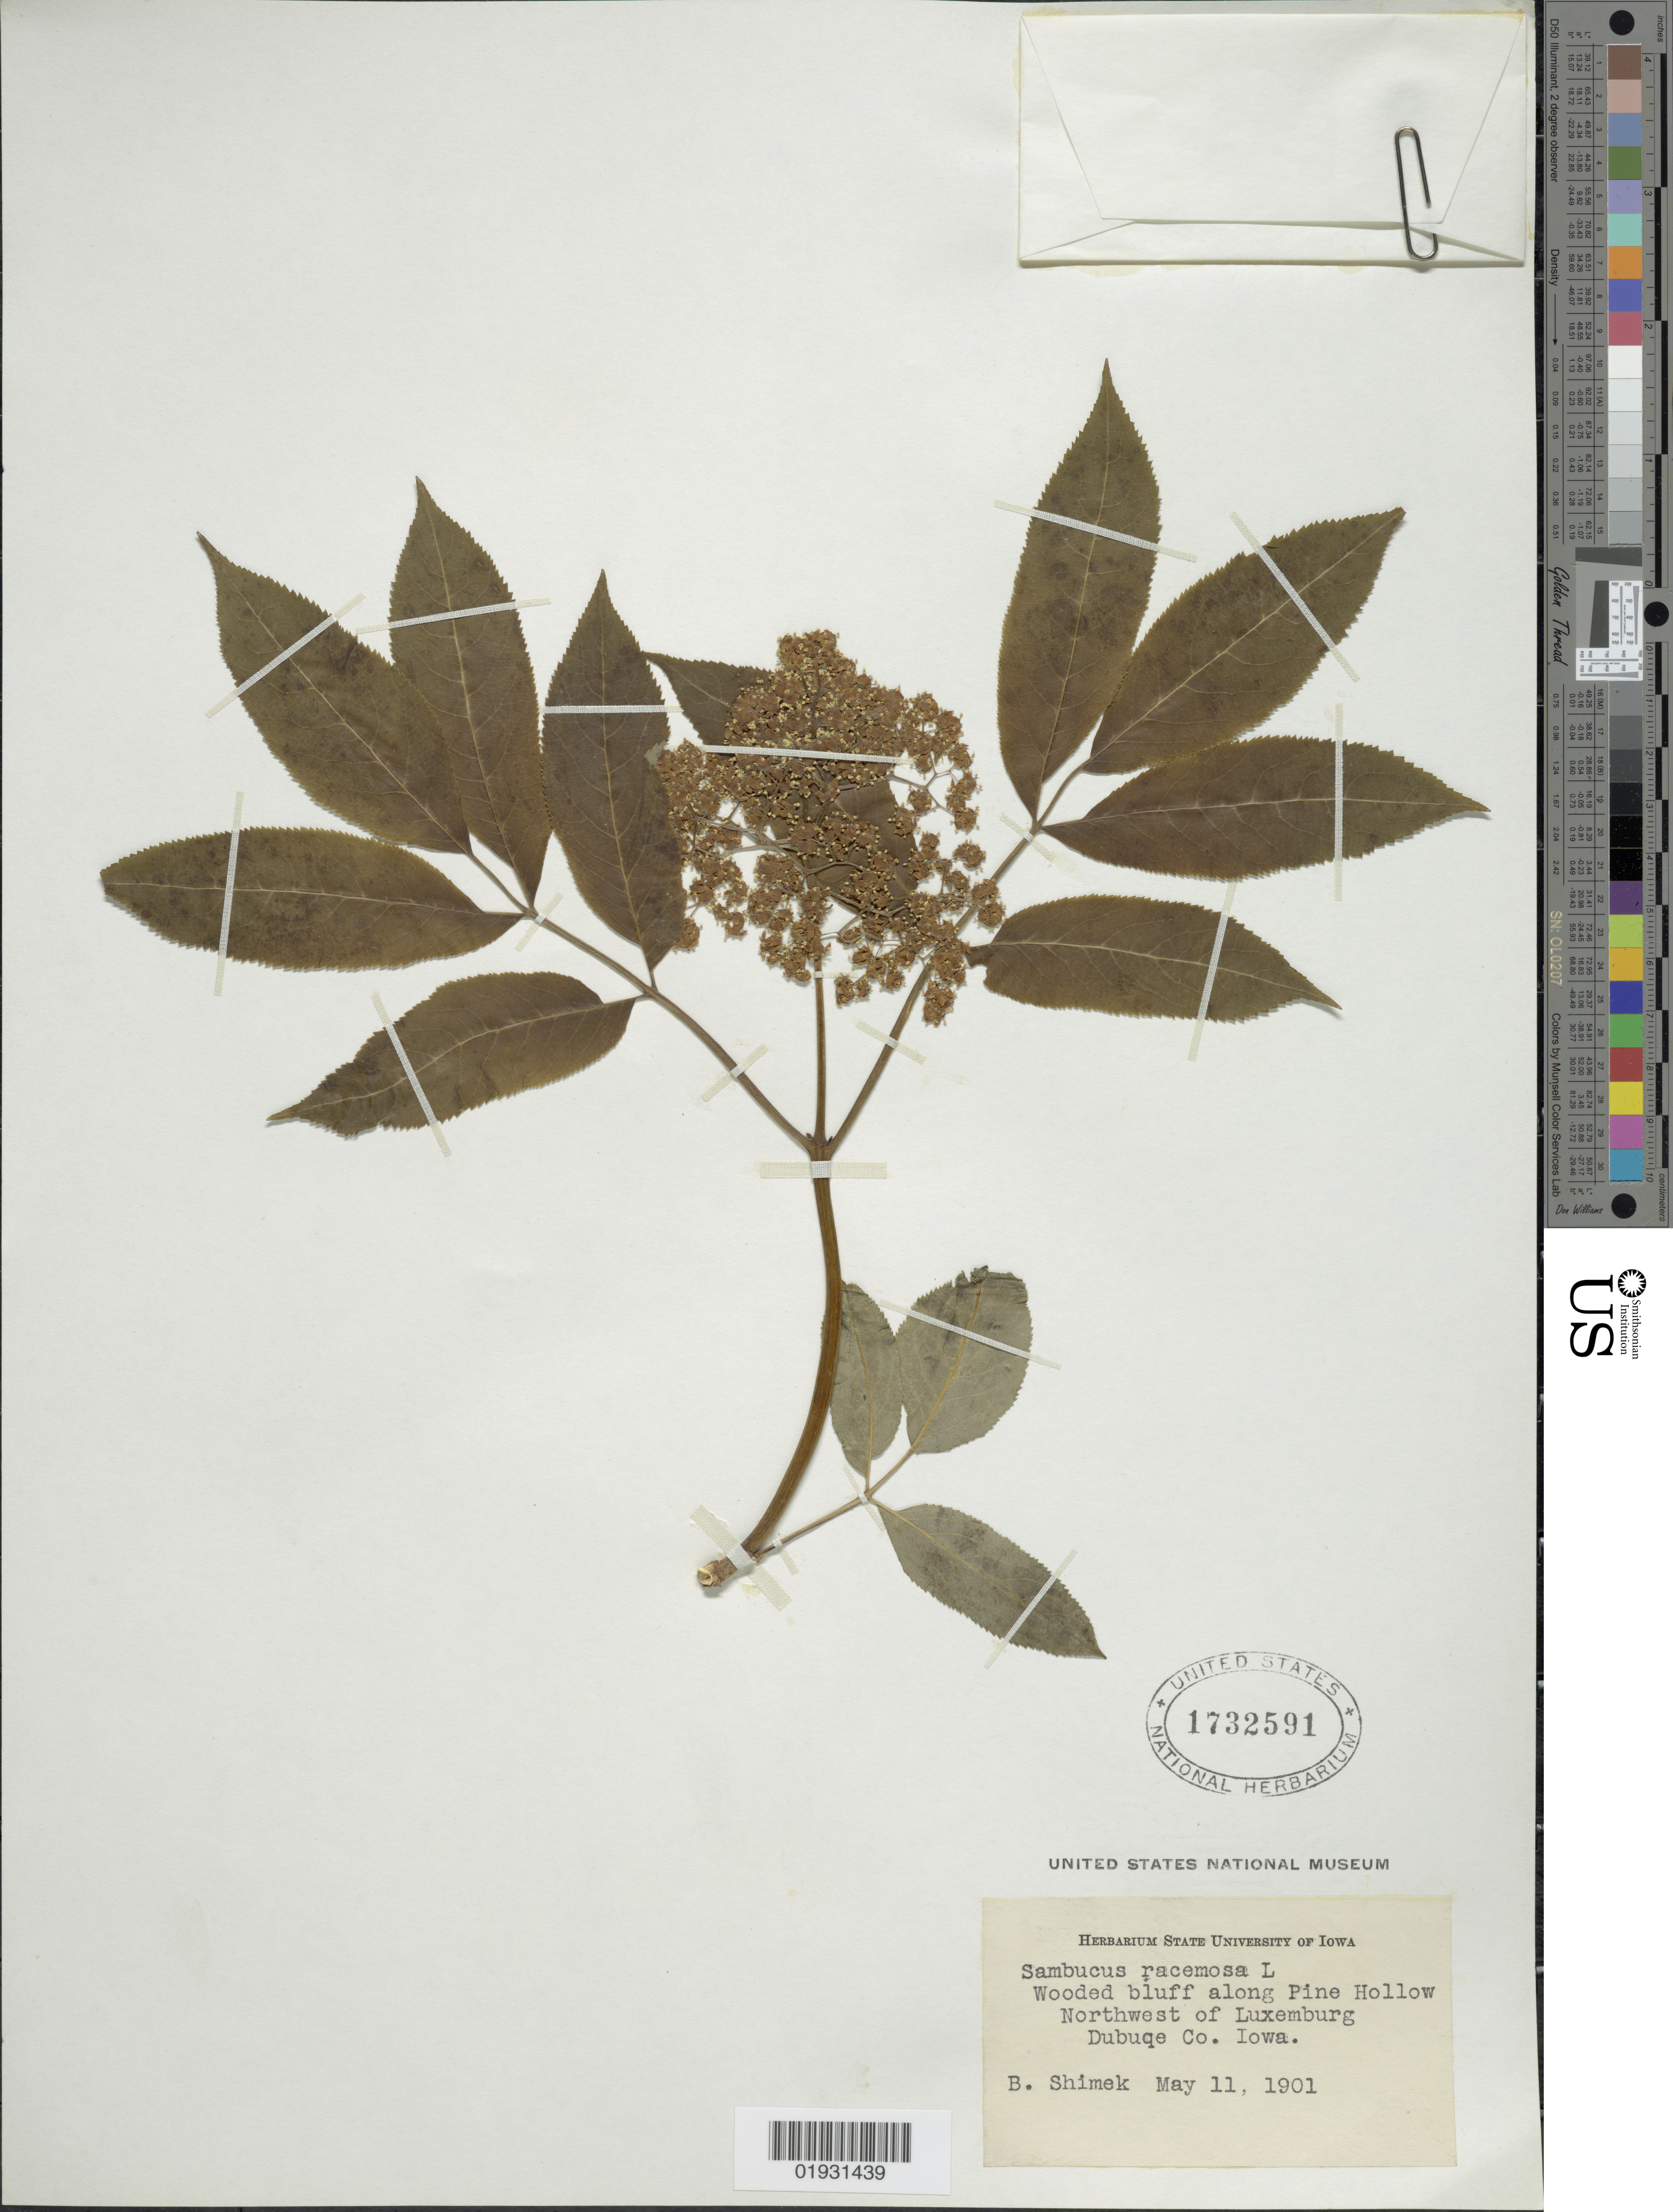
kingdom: Plantae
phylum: Tracheophyta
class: Magnoliopsida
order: Dipsacales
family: Viburnaceae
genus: Sambucus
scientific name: Sambucus racemosa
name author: L.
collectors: B. Shimek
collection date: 1901-05-11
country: United States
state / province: Iowa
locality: Wooded bluff along Pine Hollow Northwest of Luxemburg. Dubuqe Co.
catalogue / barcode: US 1732591